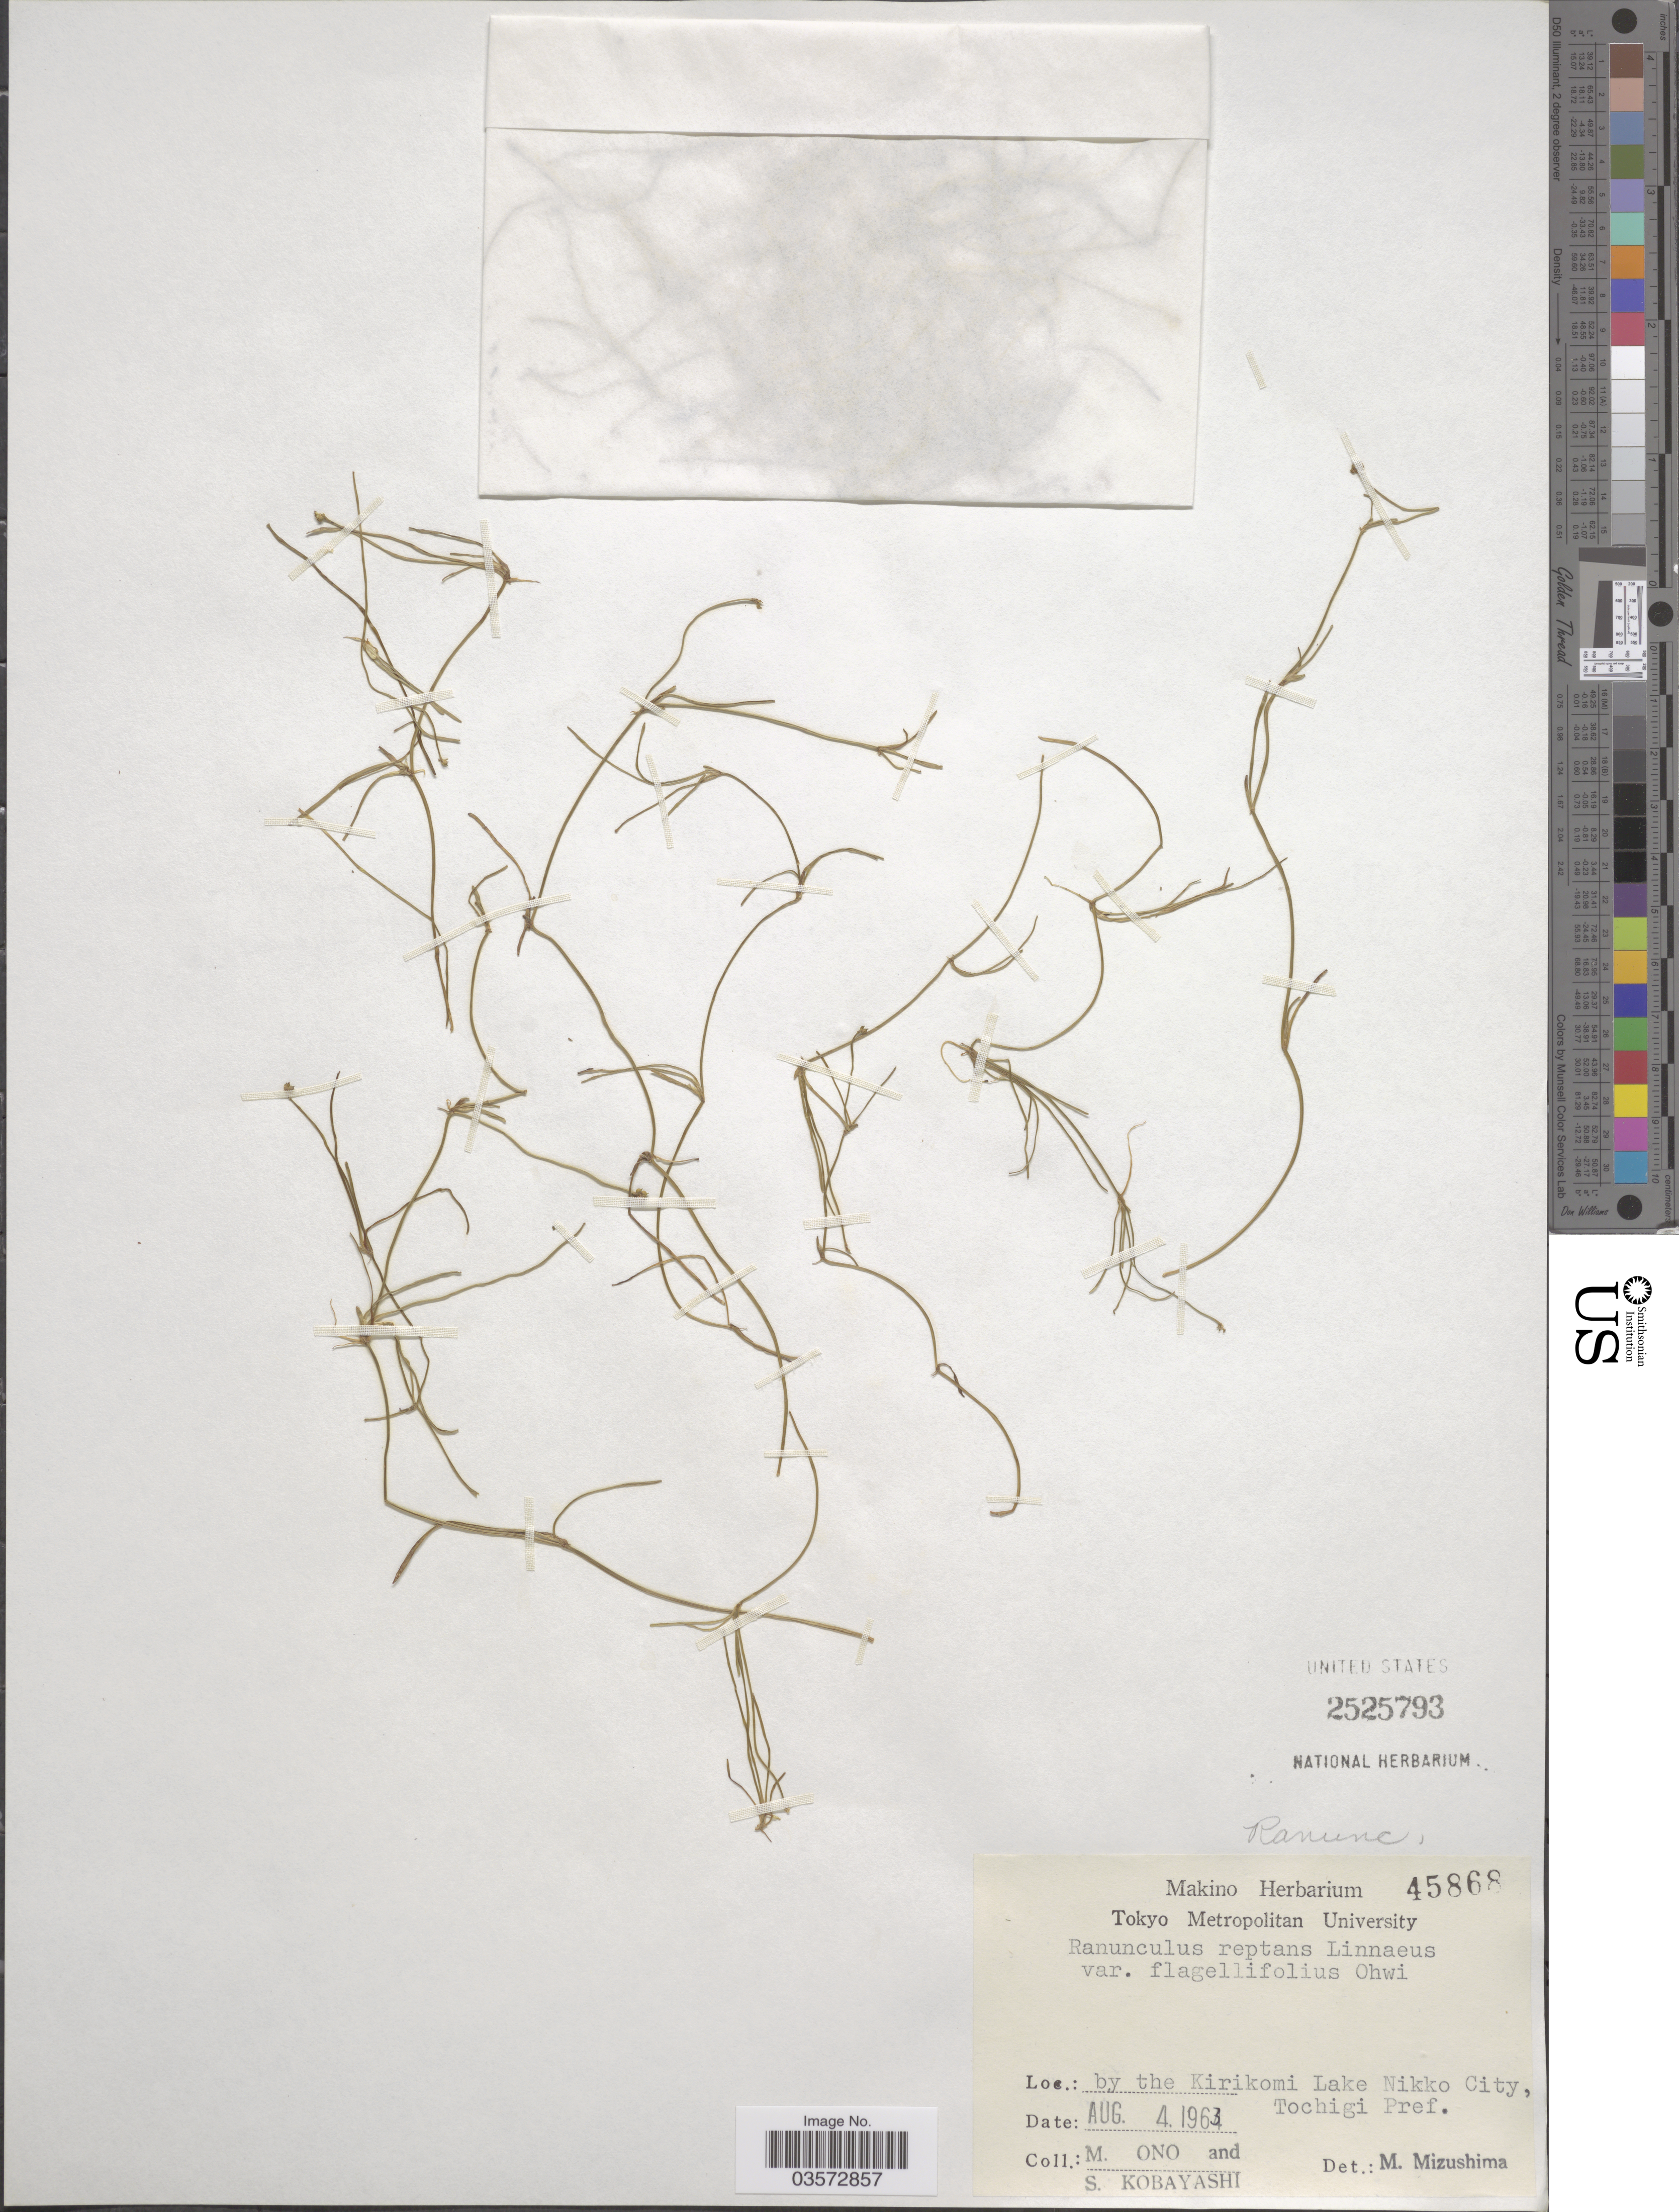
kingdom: Plantae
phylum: Tracheophyta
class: Magnoliopsida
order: Ranunculales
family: Ranunculaceae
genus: Ranunculus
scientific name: Ranunculus reptans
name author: L.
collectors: M. Ono & S. Kobayashi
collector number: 45868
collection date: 1963-08-04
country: Japan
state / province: Totigi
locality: By the Kirikomi Lake Nikko City, Tochigi Pref.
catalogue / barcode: US 2525793